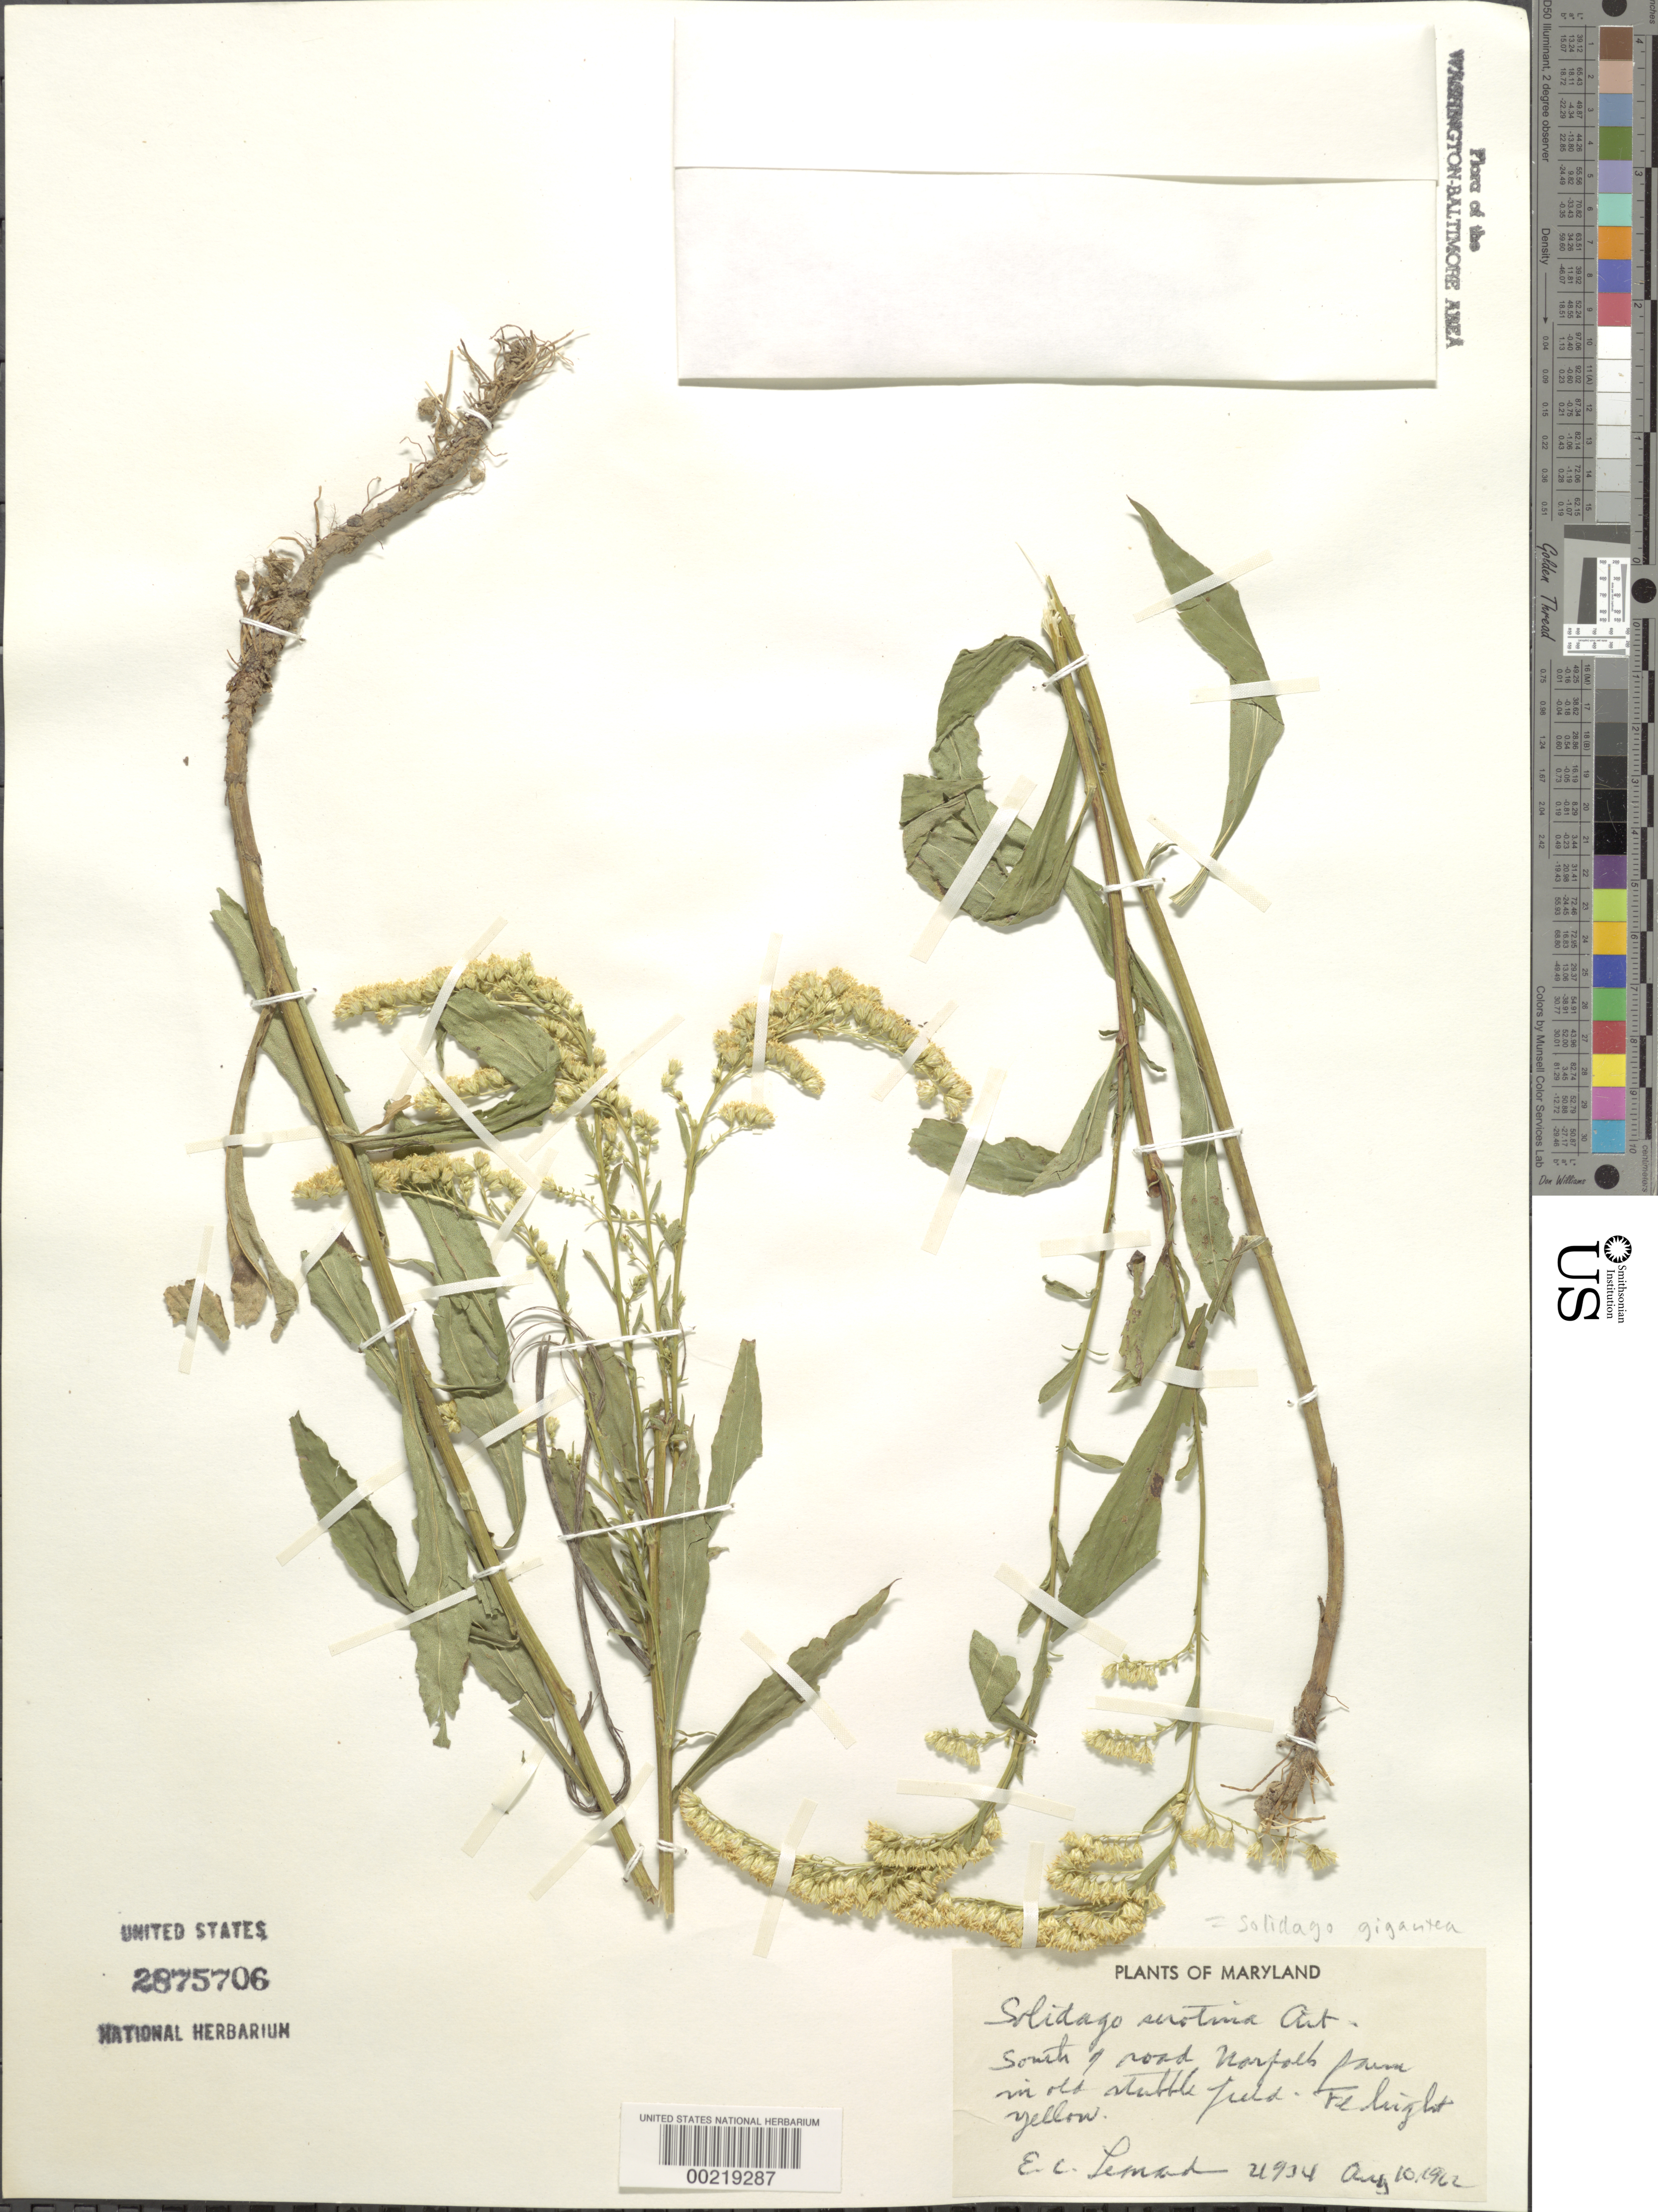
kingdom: Plantae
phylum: Tracheophyta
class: Magnoliopsida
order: Asterales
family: Asteraceae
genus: Solidago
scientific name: Solidago gigantea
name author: Aiton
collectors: E. C. Leonard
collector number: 21934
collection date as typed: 10 Aug 1962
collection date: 1962-08-10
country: United States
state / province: Maryland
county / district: Calvert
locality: Norfolk Farm east of Paris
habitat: Open stubble field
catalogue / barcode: US 2875706